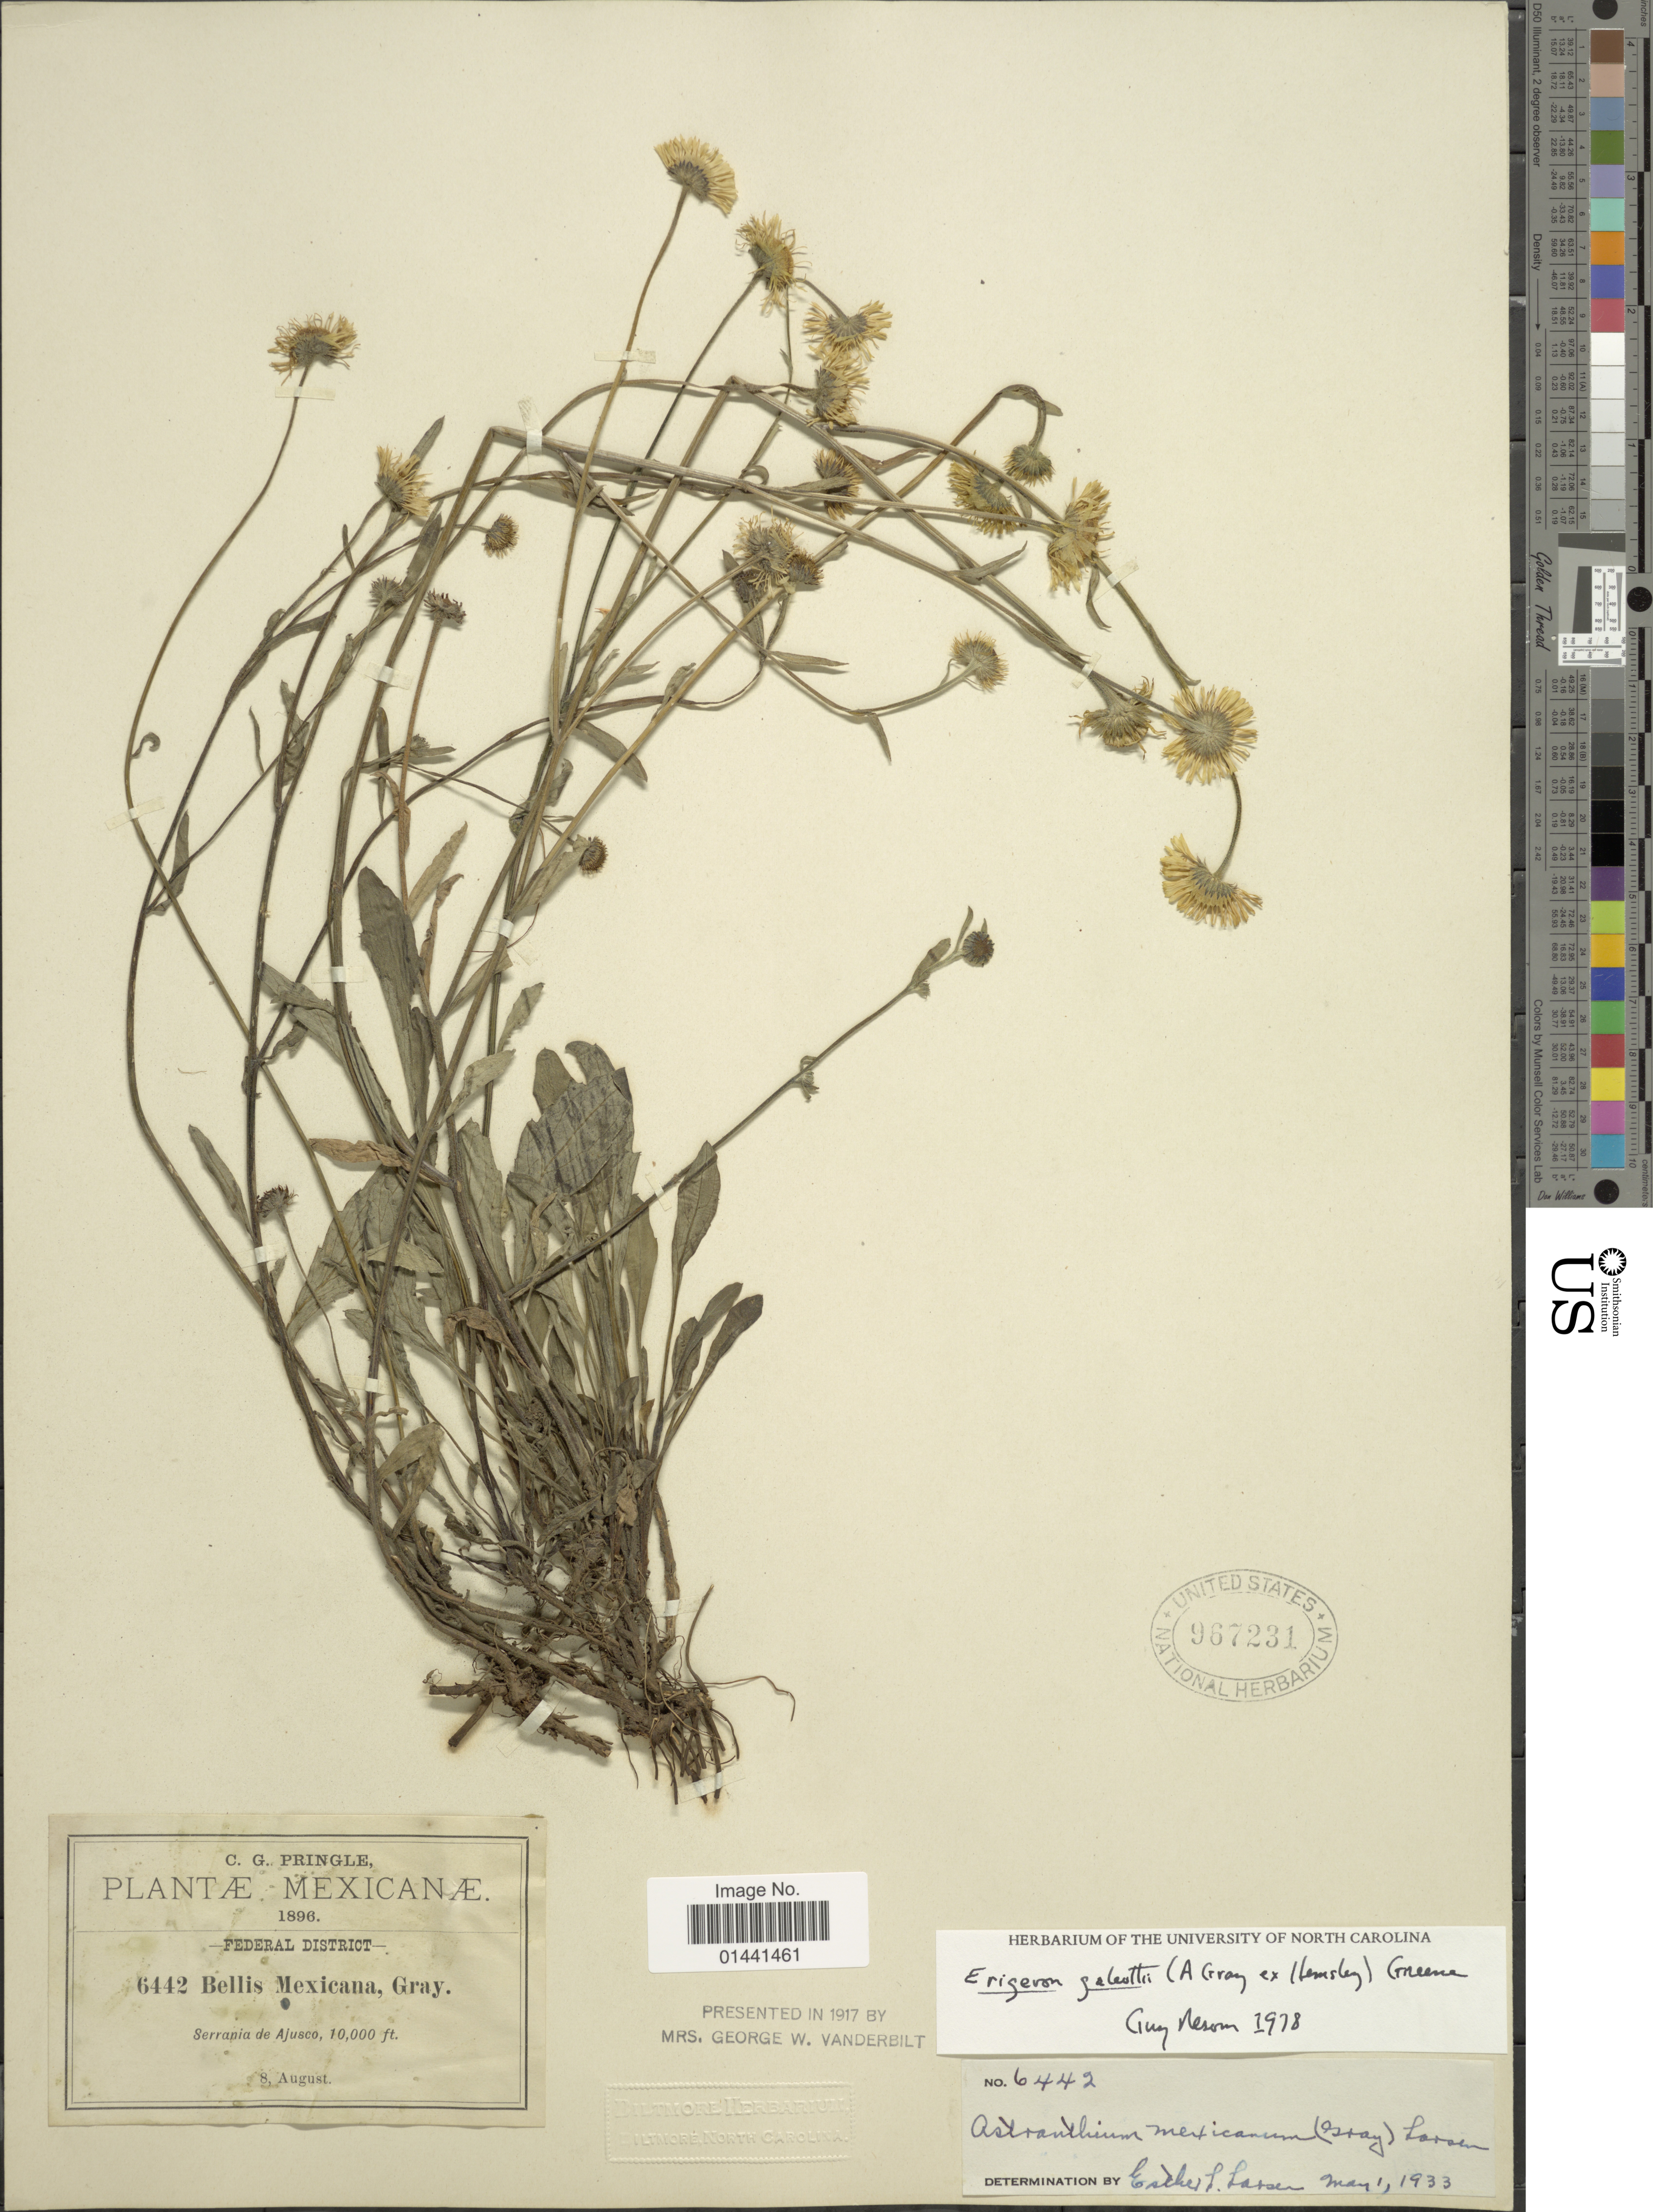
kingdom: Plantae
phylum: Tracheophyta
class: Magnoliopsida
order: Asterales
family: Asteraceae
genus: Erigeron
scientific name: Erigeron galeottii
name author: (A. Gray ex Hemsl.) Greene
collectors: C. G. Pringle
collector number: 6442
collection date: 1896-08-08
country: Mexico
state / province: Distrito Federal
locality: Serrania de Ajusco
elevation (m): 3048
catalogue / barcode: US 967231